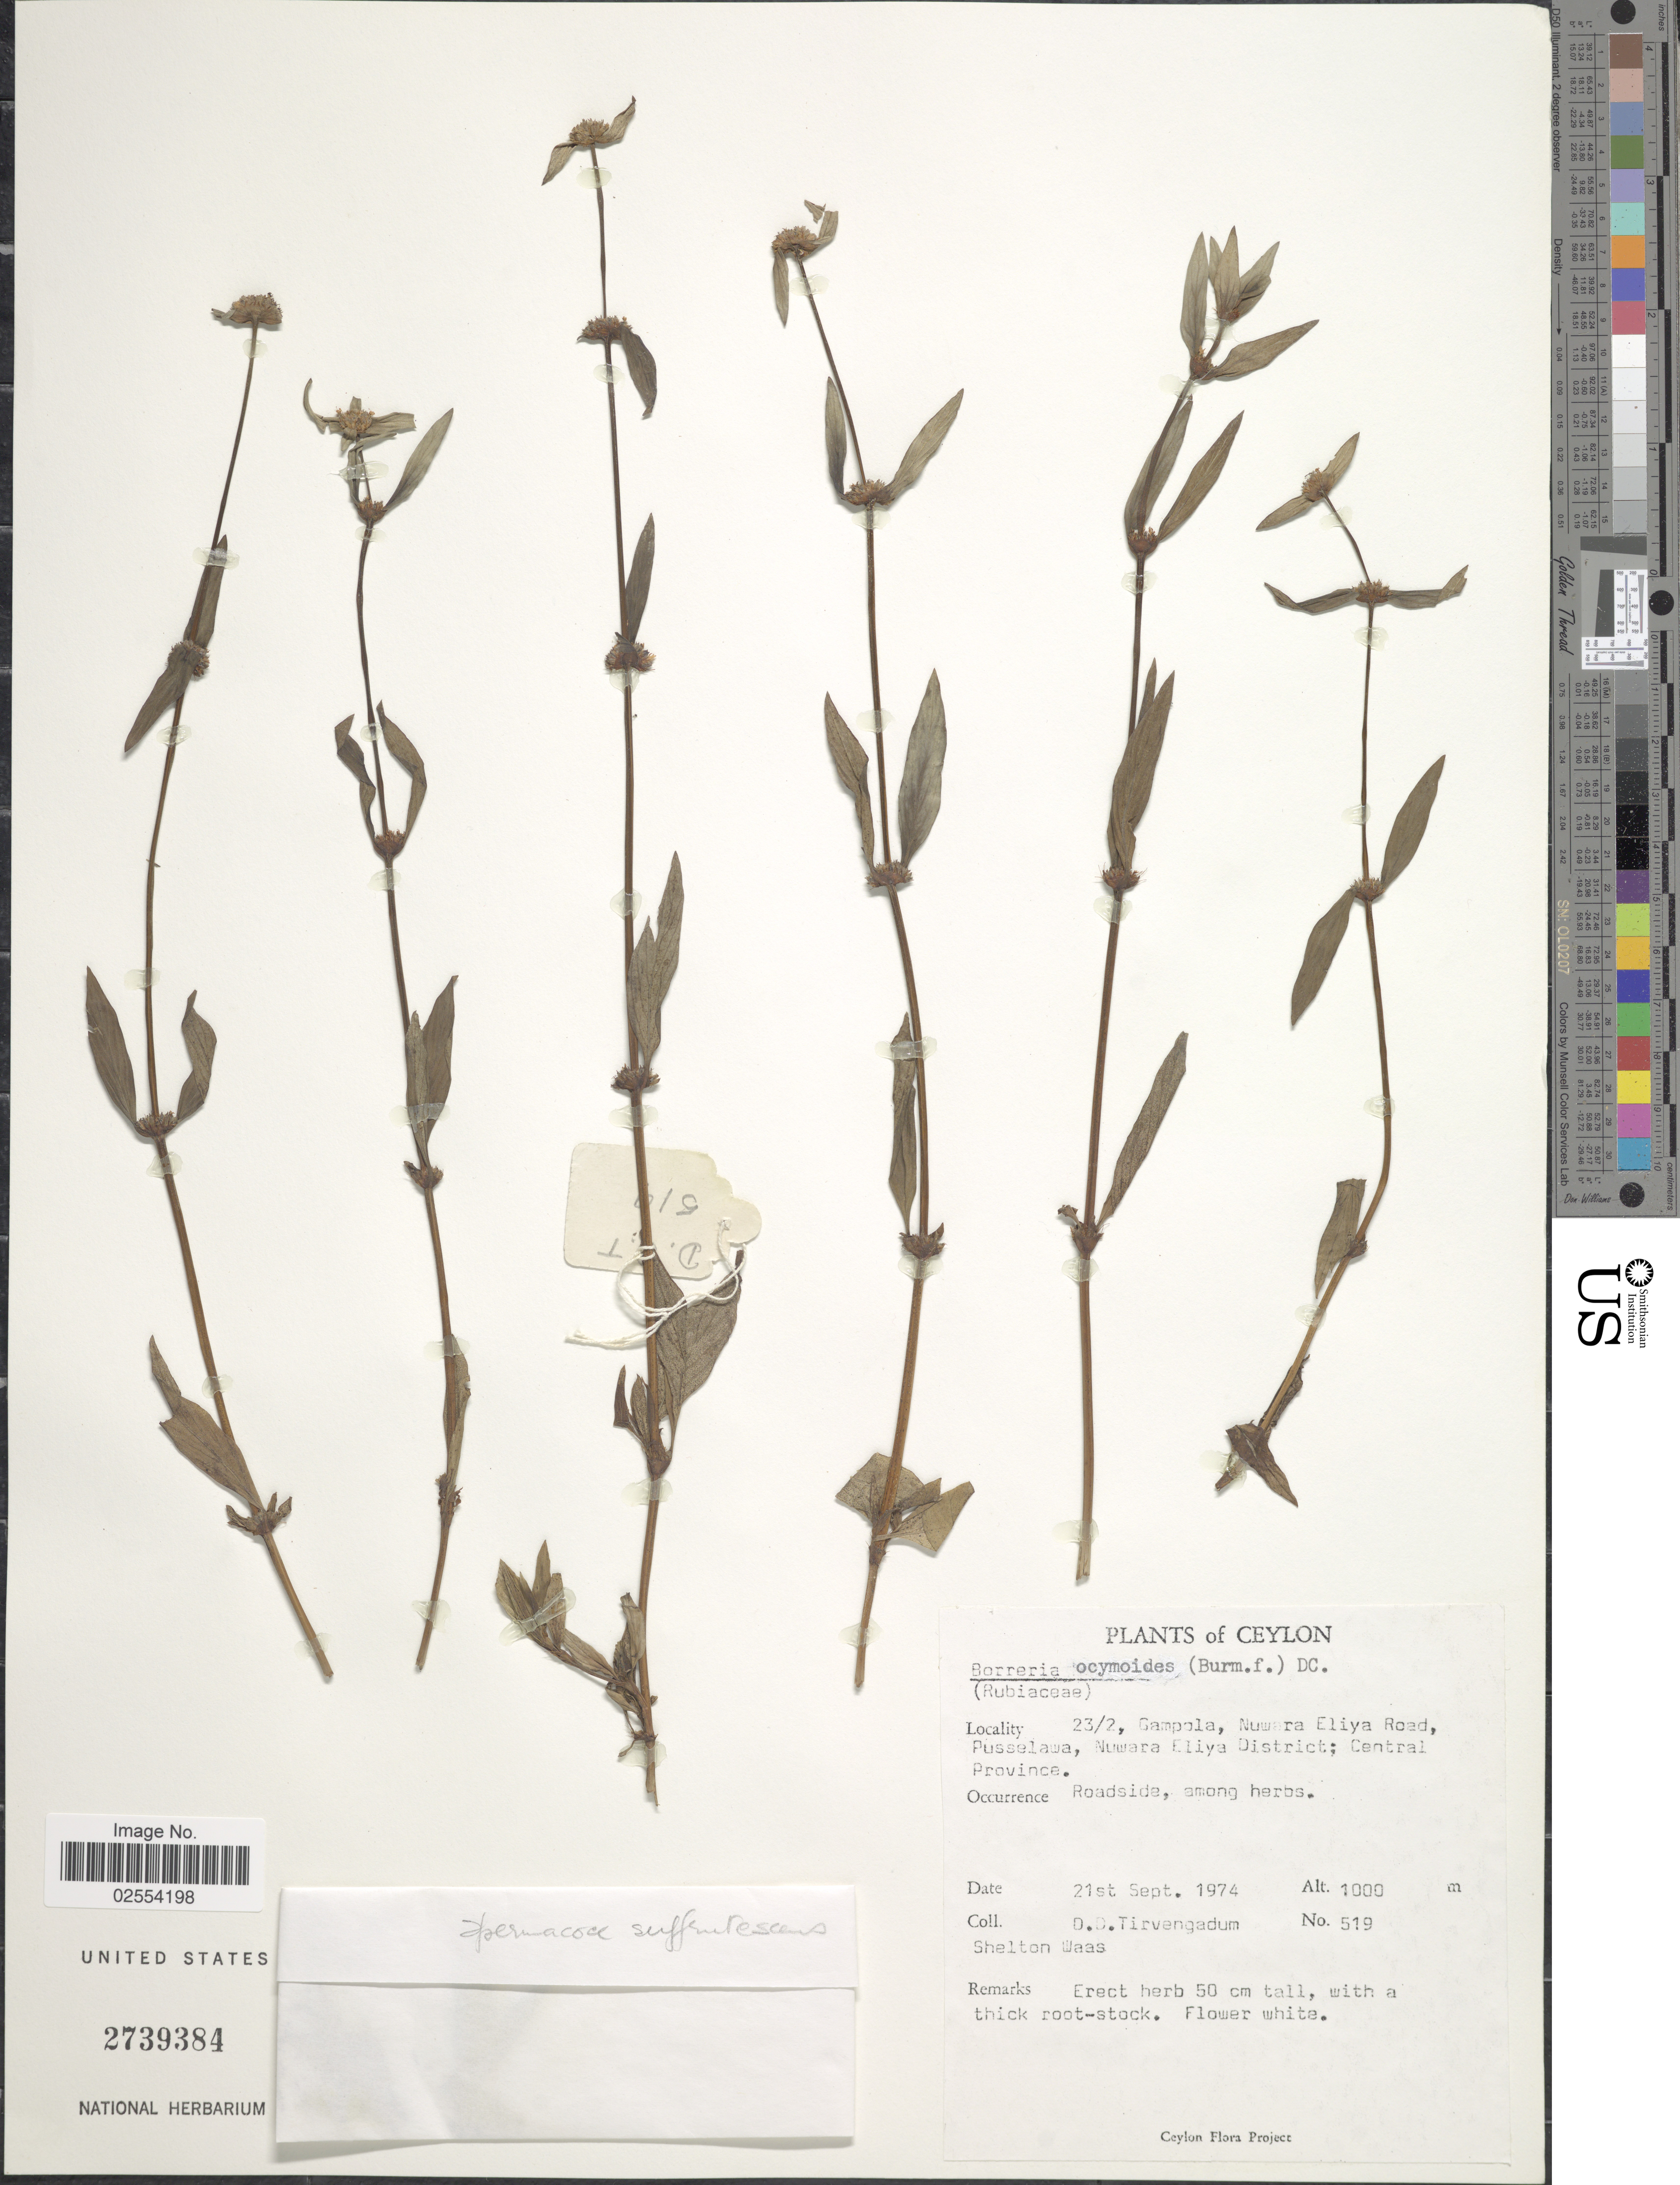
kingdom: Plantae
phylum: Tracheophyta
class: Magnoliopsida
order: Gentianales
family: Rubiaceae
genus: Spermacoce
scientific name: Spermacoce assurgens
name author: Ruiz & Pav.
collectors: D. Tirvengadum & S. Waas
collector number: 519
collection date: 1974-09-21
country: Sri Lanka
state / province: Central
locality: Ceylon, 23/2, Gampola, Nuwara Eliya road, Pusselawa, Nuwara Eliya District, Roadside.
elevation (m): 1000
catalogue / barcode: US 2739384